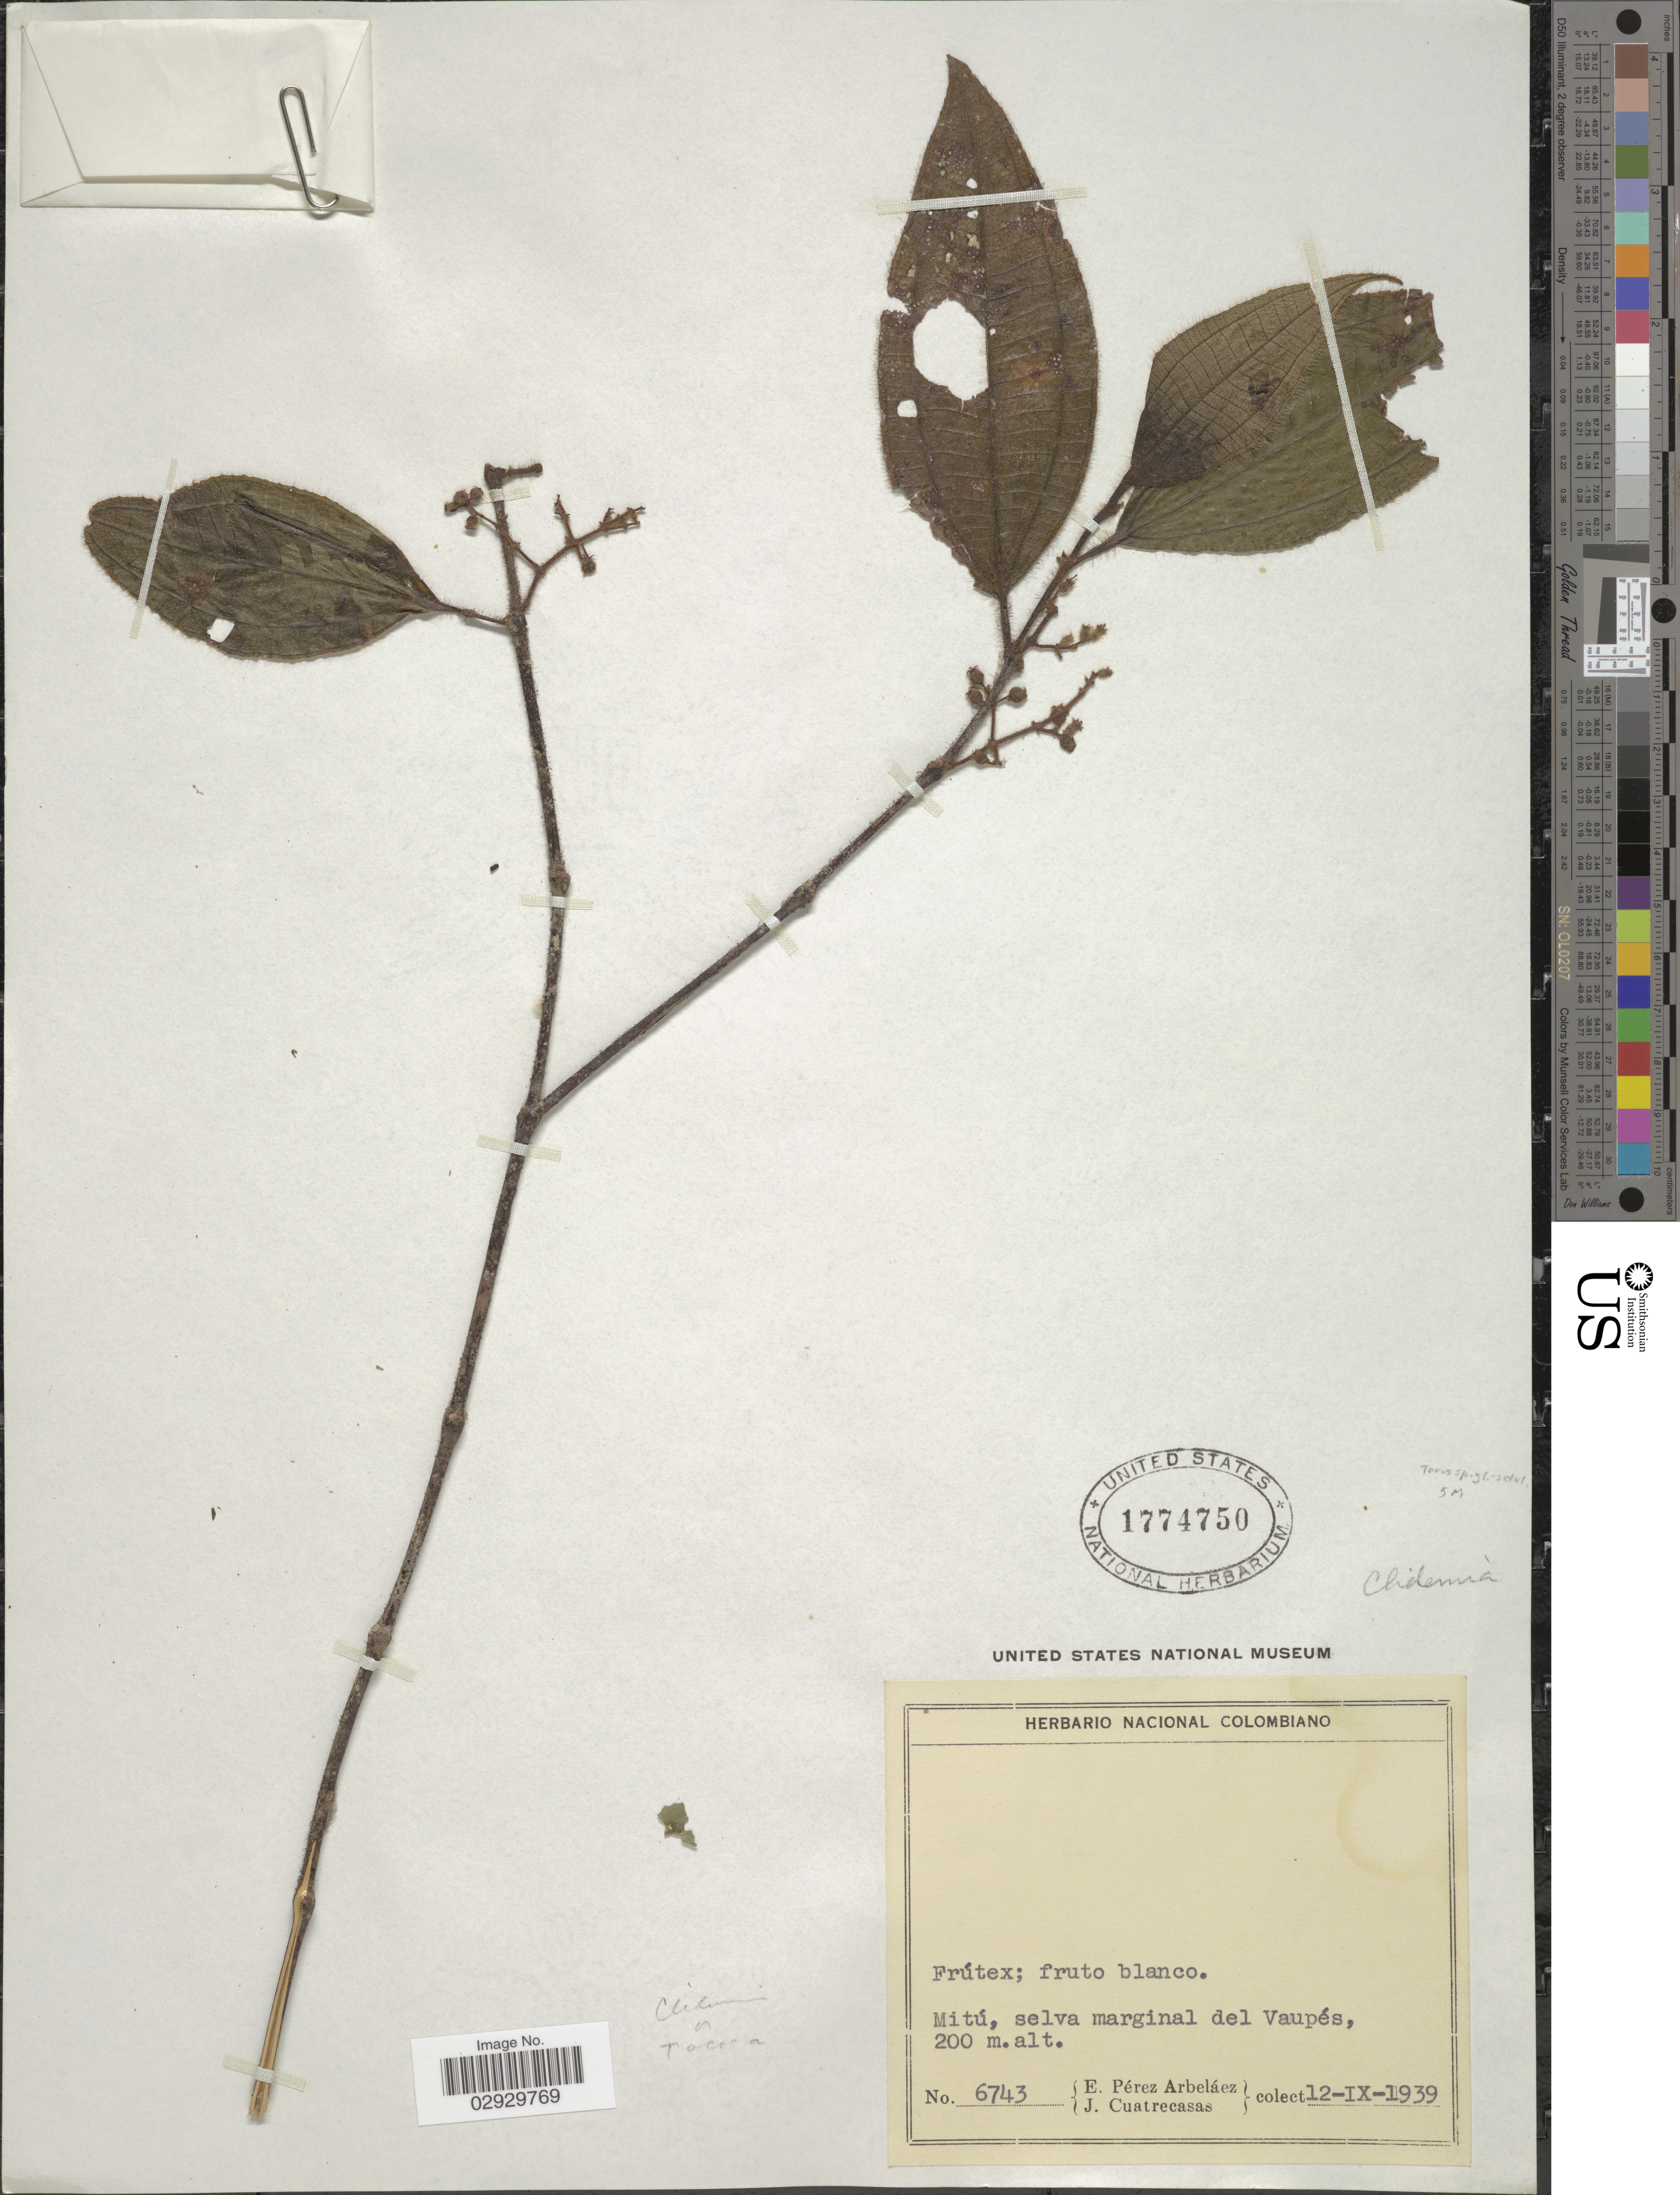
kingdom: Plantae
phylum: Tracheophyta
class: Magnoliopsida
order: Myrtales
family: Melastomataceae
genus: Leandra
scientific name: Leandra lasiopetala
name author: Cogn.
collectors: E. Pérez Arbeláez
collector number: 6743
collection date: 1939-09-12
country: Colombia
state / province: Vaupés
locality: Mitú, selva marginal del Vaupés.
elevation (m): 200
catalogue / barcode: US 1774750